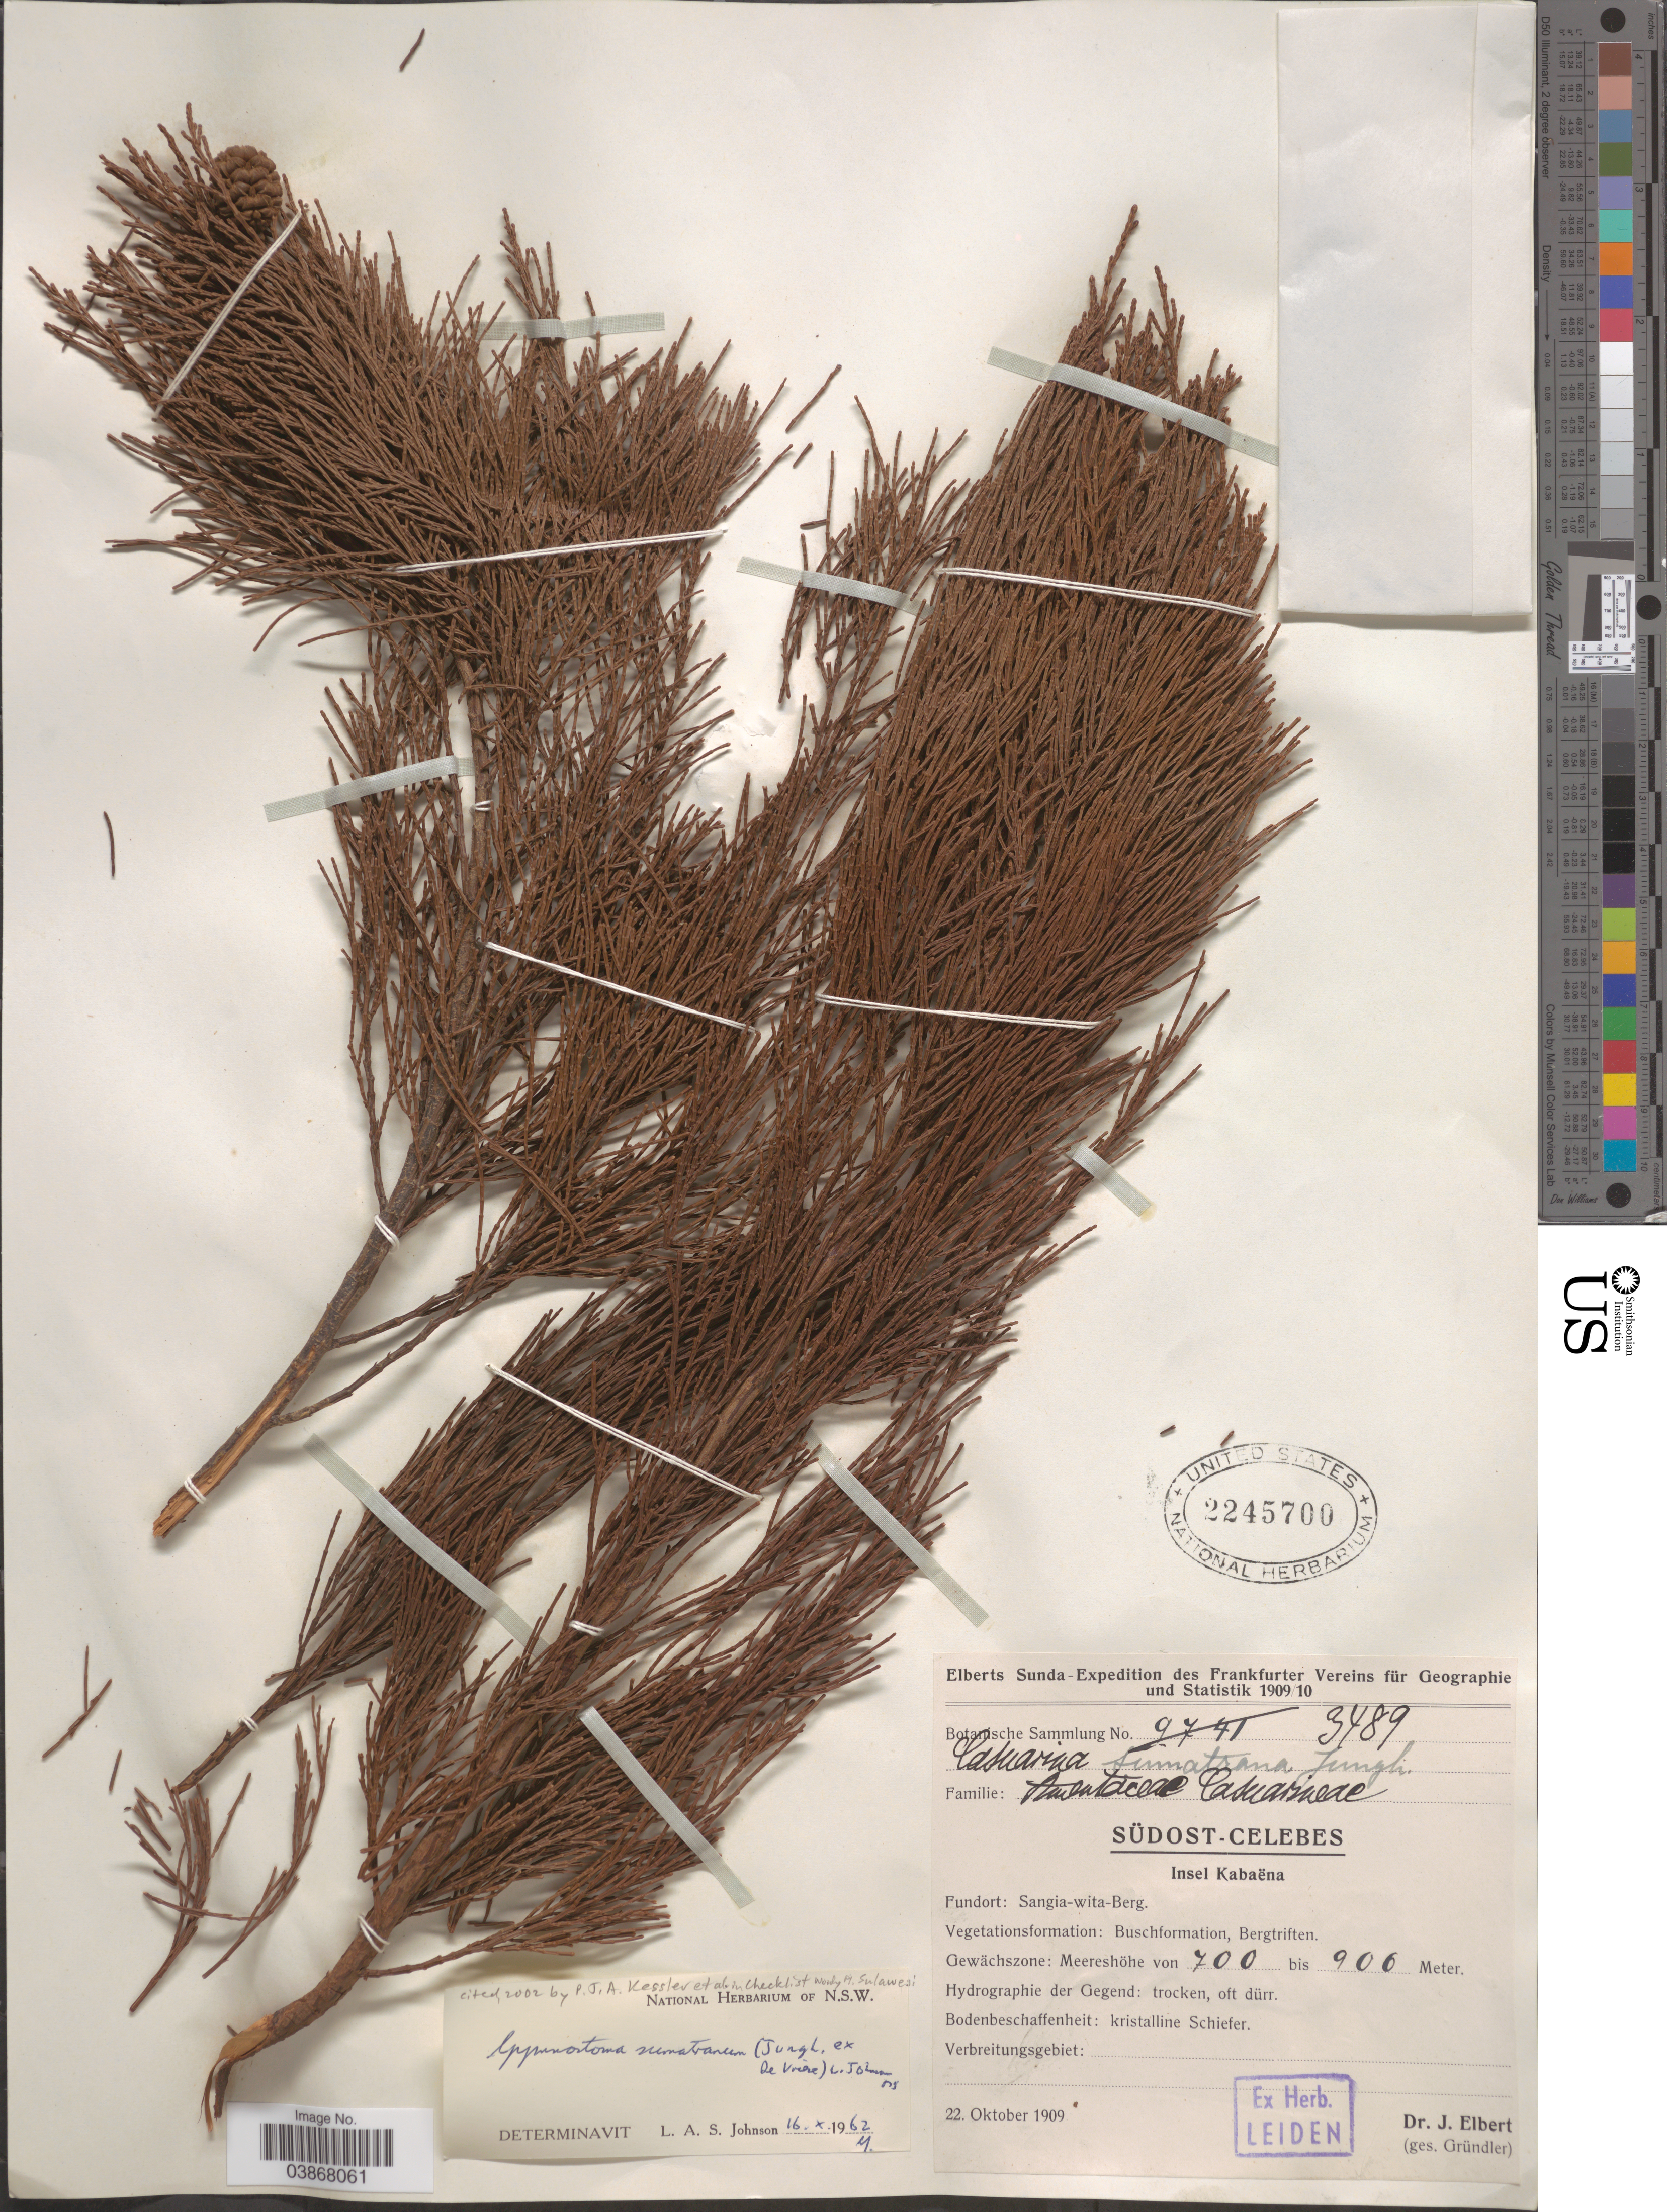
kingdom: Plantae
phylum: Tracheophyta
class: Magnoliopsida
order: Fagales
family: Casuarinaceae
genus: Gymnostoma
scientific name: Gymnostoma sumatranum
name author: (Jungh. ex de Vriese) L.A.S. Johnson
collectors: J. Elbert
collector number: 3489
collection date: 1909-10-22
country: Indonesia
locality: Südost-Celebes. Insel Kabaëna. Sangia-wita-Berg.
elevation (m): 700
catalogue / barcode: US 2245700